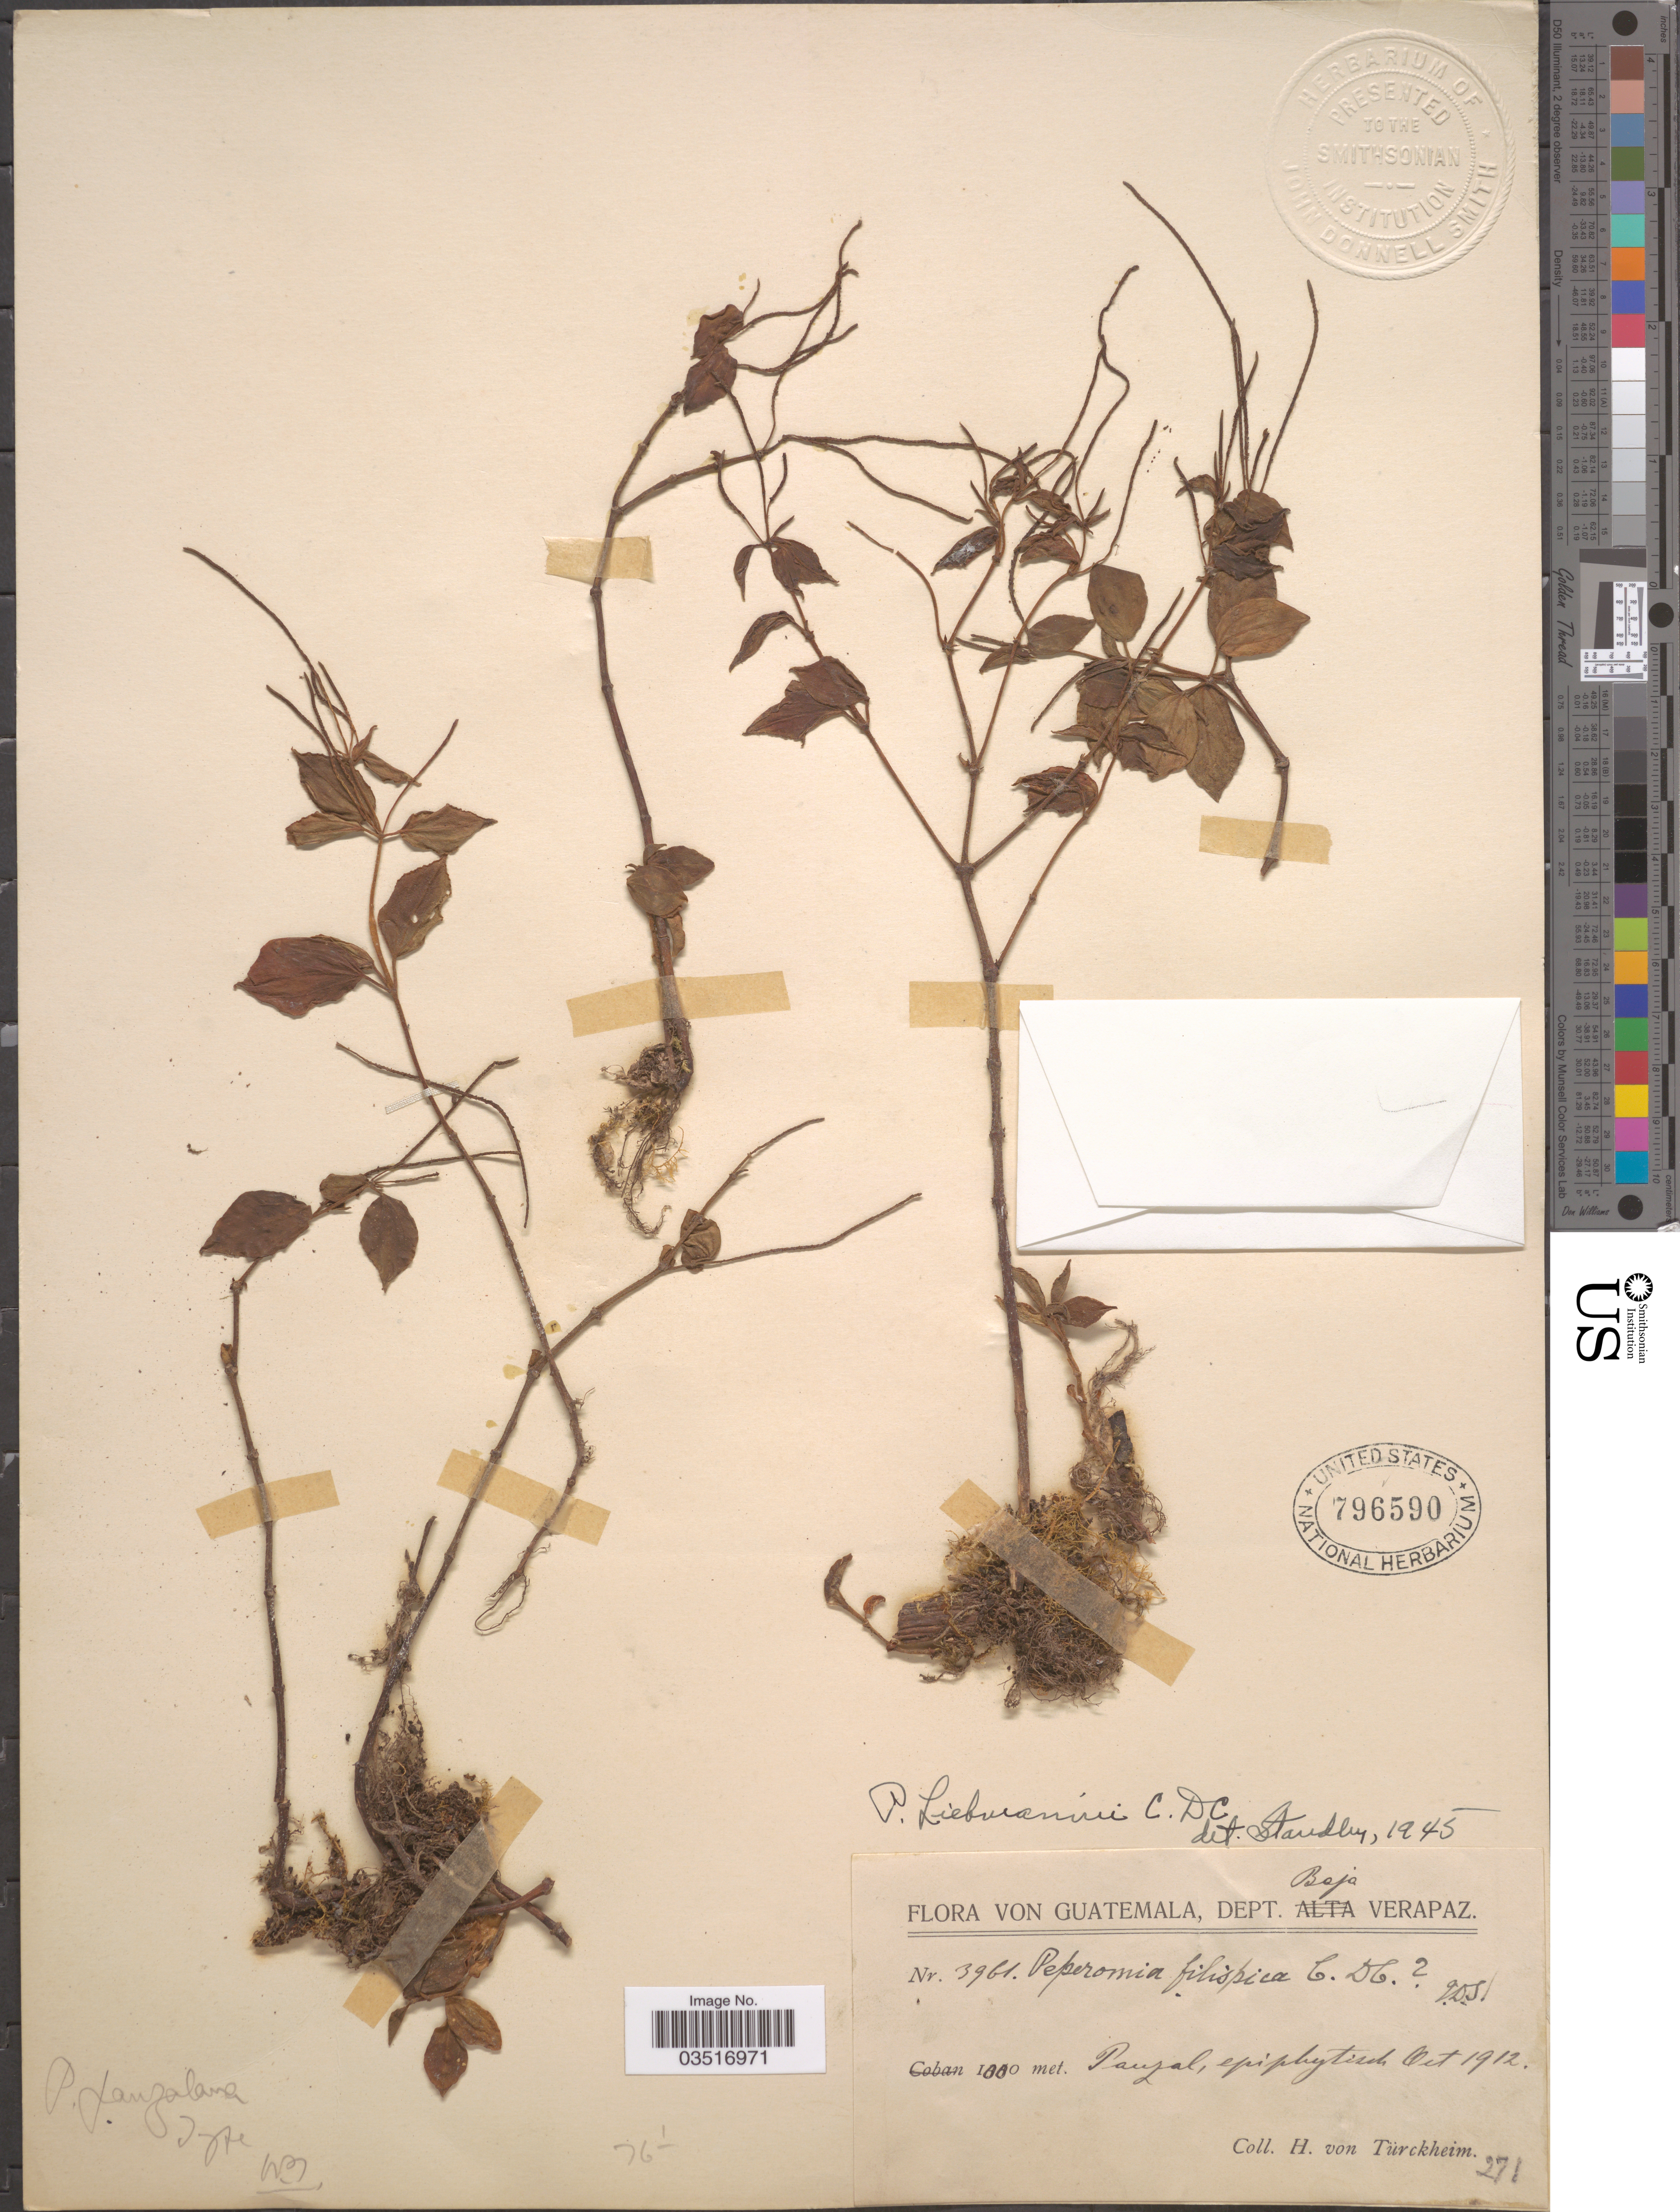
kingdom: Plantae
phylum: Tracheophyta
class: Magnoliopsida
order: Piperales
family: Piperaceae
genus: Peperomia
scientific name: Peperomia liebmannii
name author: C. DC.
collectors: H. von Türckheim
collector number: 3961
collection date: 1912-10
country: Guatemala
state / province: Baja Verapaz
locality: Dept. Baja Verapaz. Pauzal.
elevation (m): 1000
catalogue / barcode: US 796590